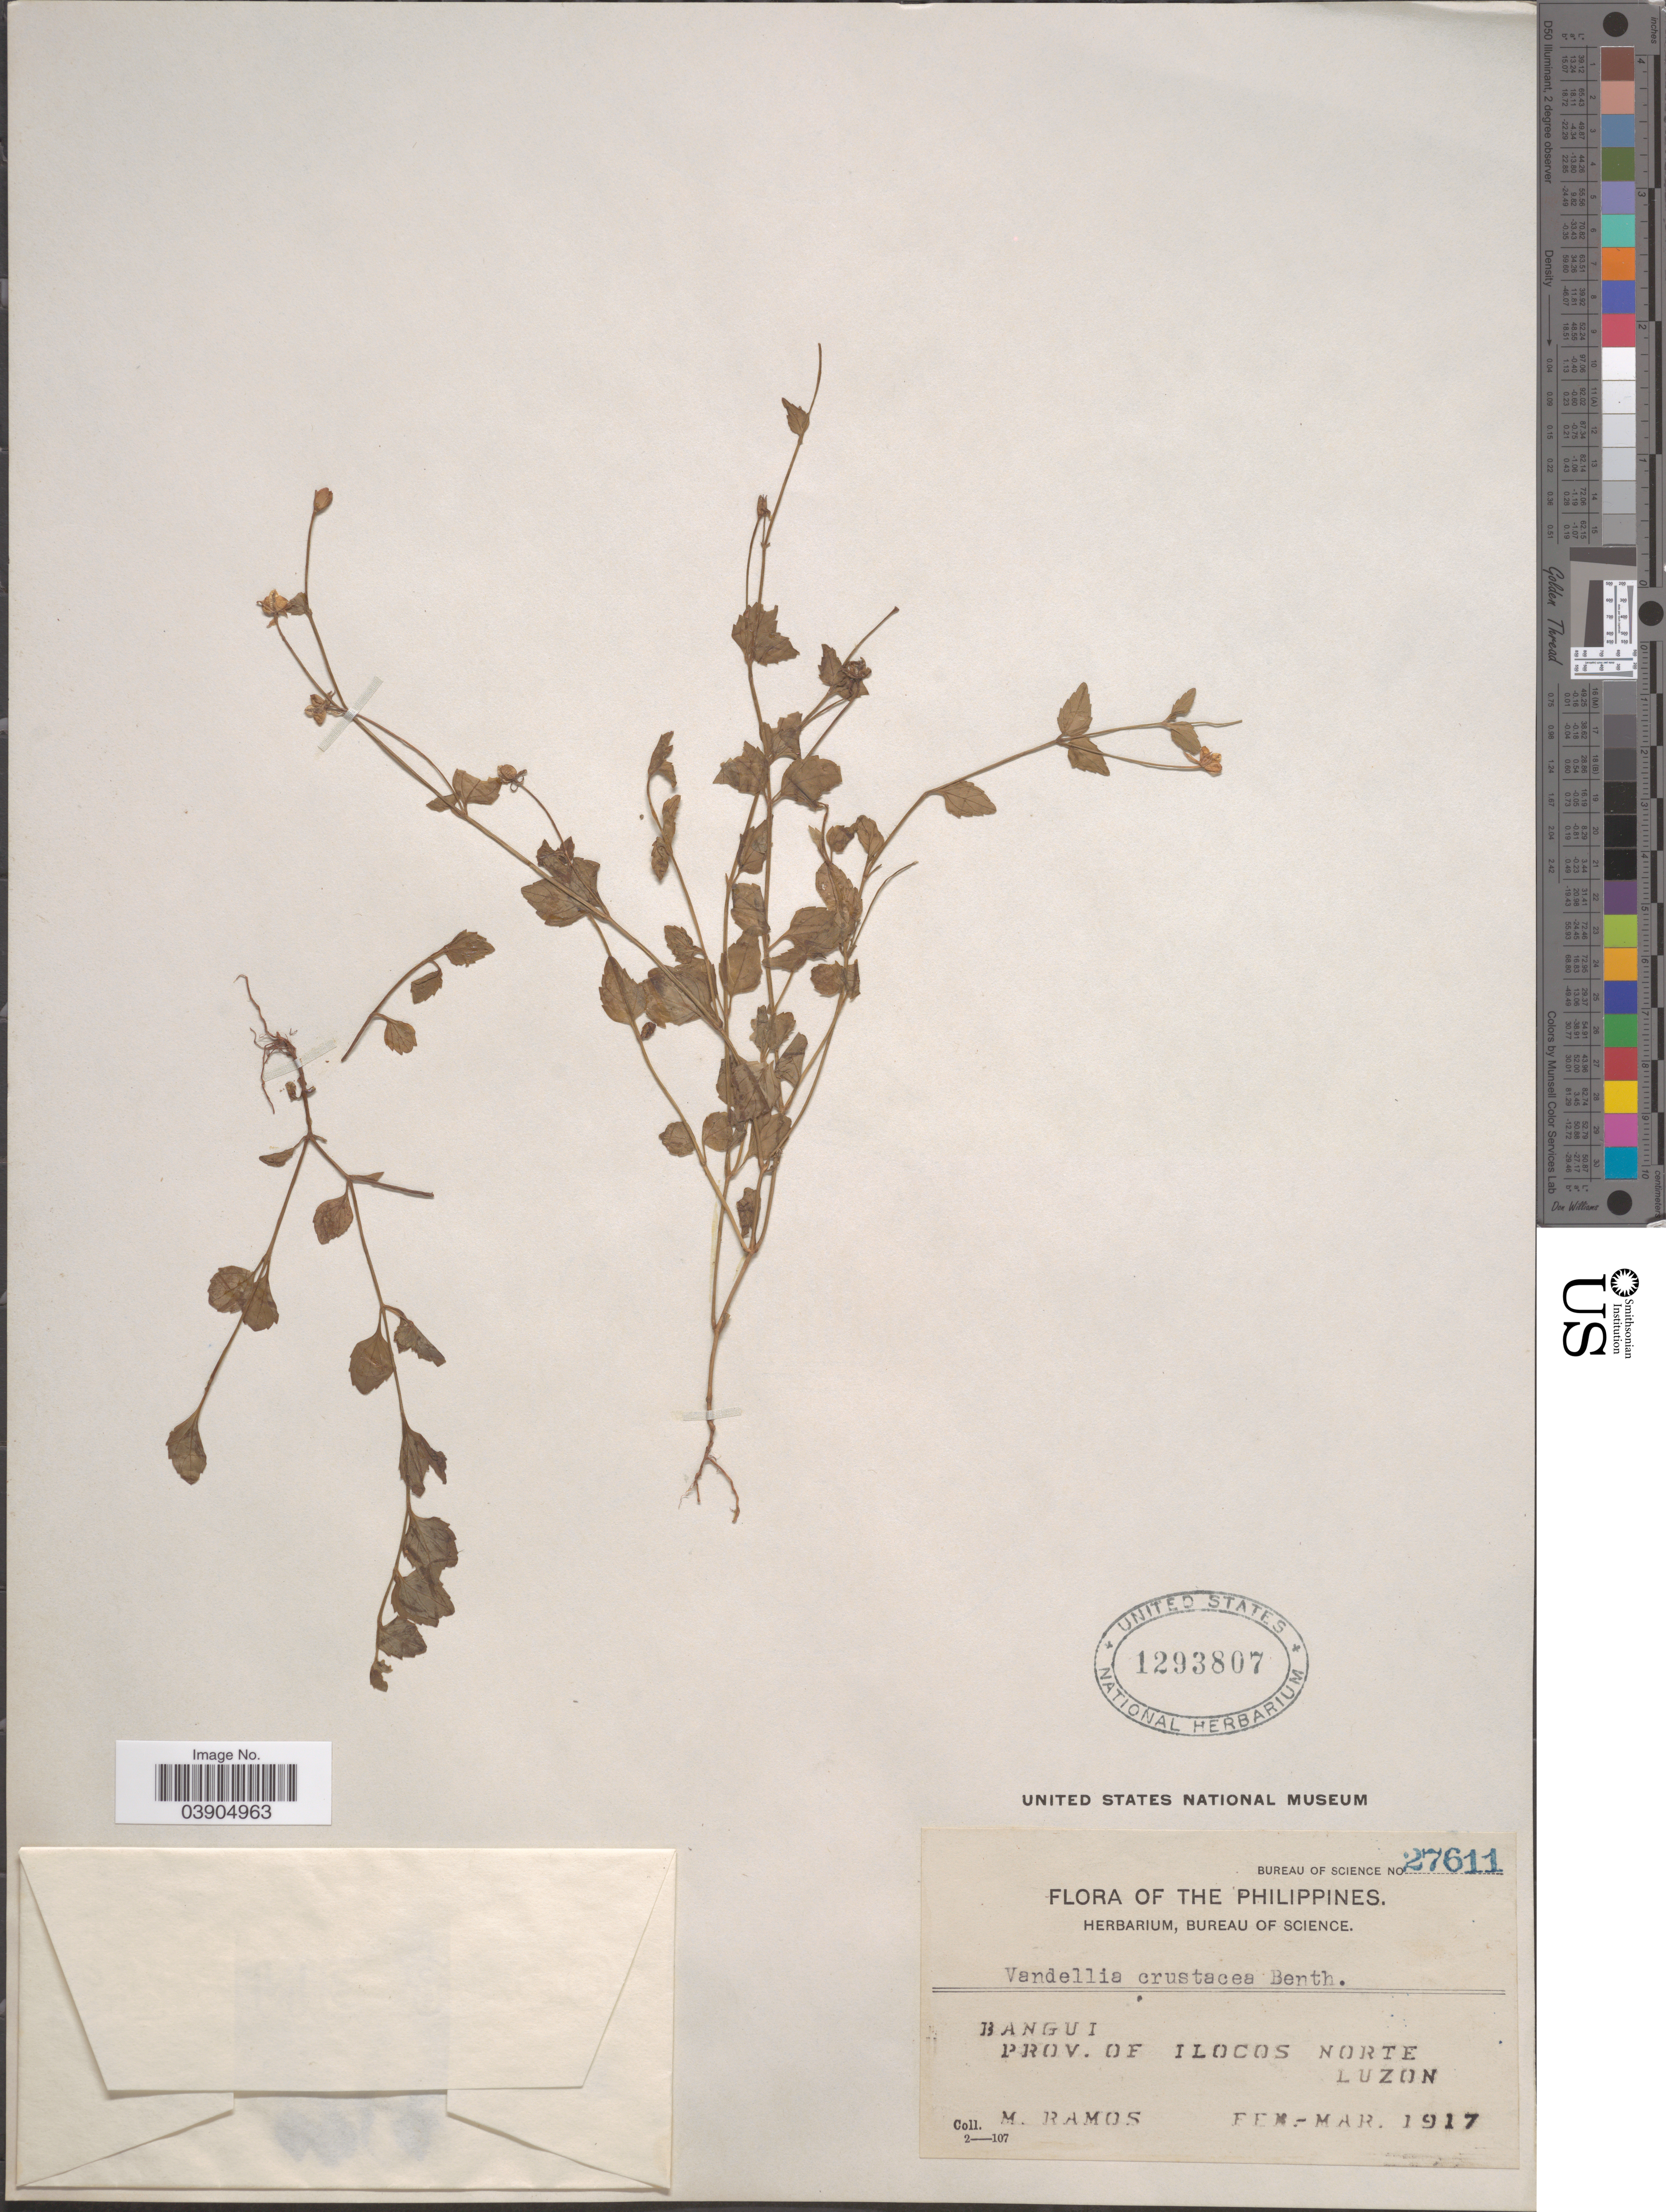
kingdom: Plantae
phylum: Tracheophyta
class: Magnoliopsida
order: Lamiales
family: Linderniaceae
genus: Lindernia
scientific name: Lindernia crustacea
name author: (L.) F. Muell.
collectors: M. Ramos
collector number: Bureau of Science 27611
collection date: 1917-02/1917-03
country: Philippines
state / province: Ilocos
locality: Bangui, Prov. of Ilocos Norte, Luzon.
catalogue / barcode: US 1293807